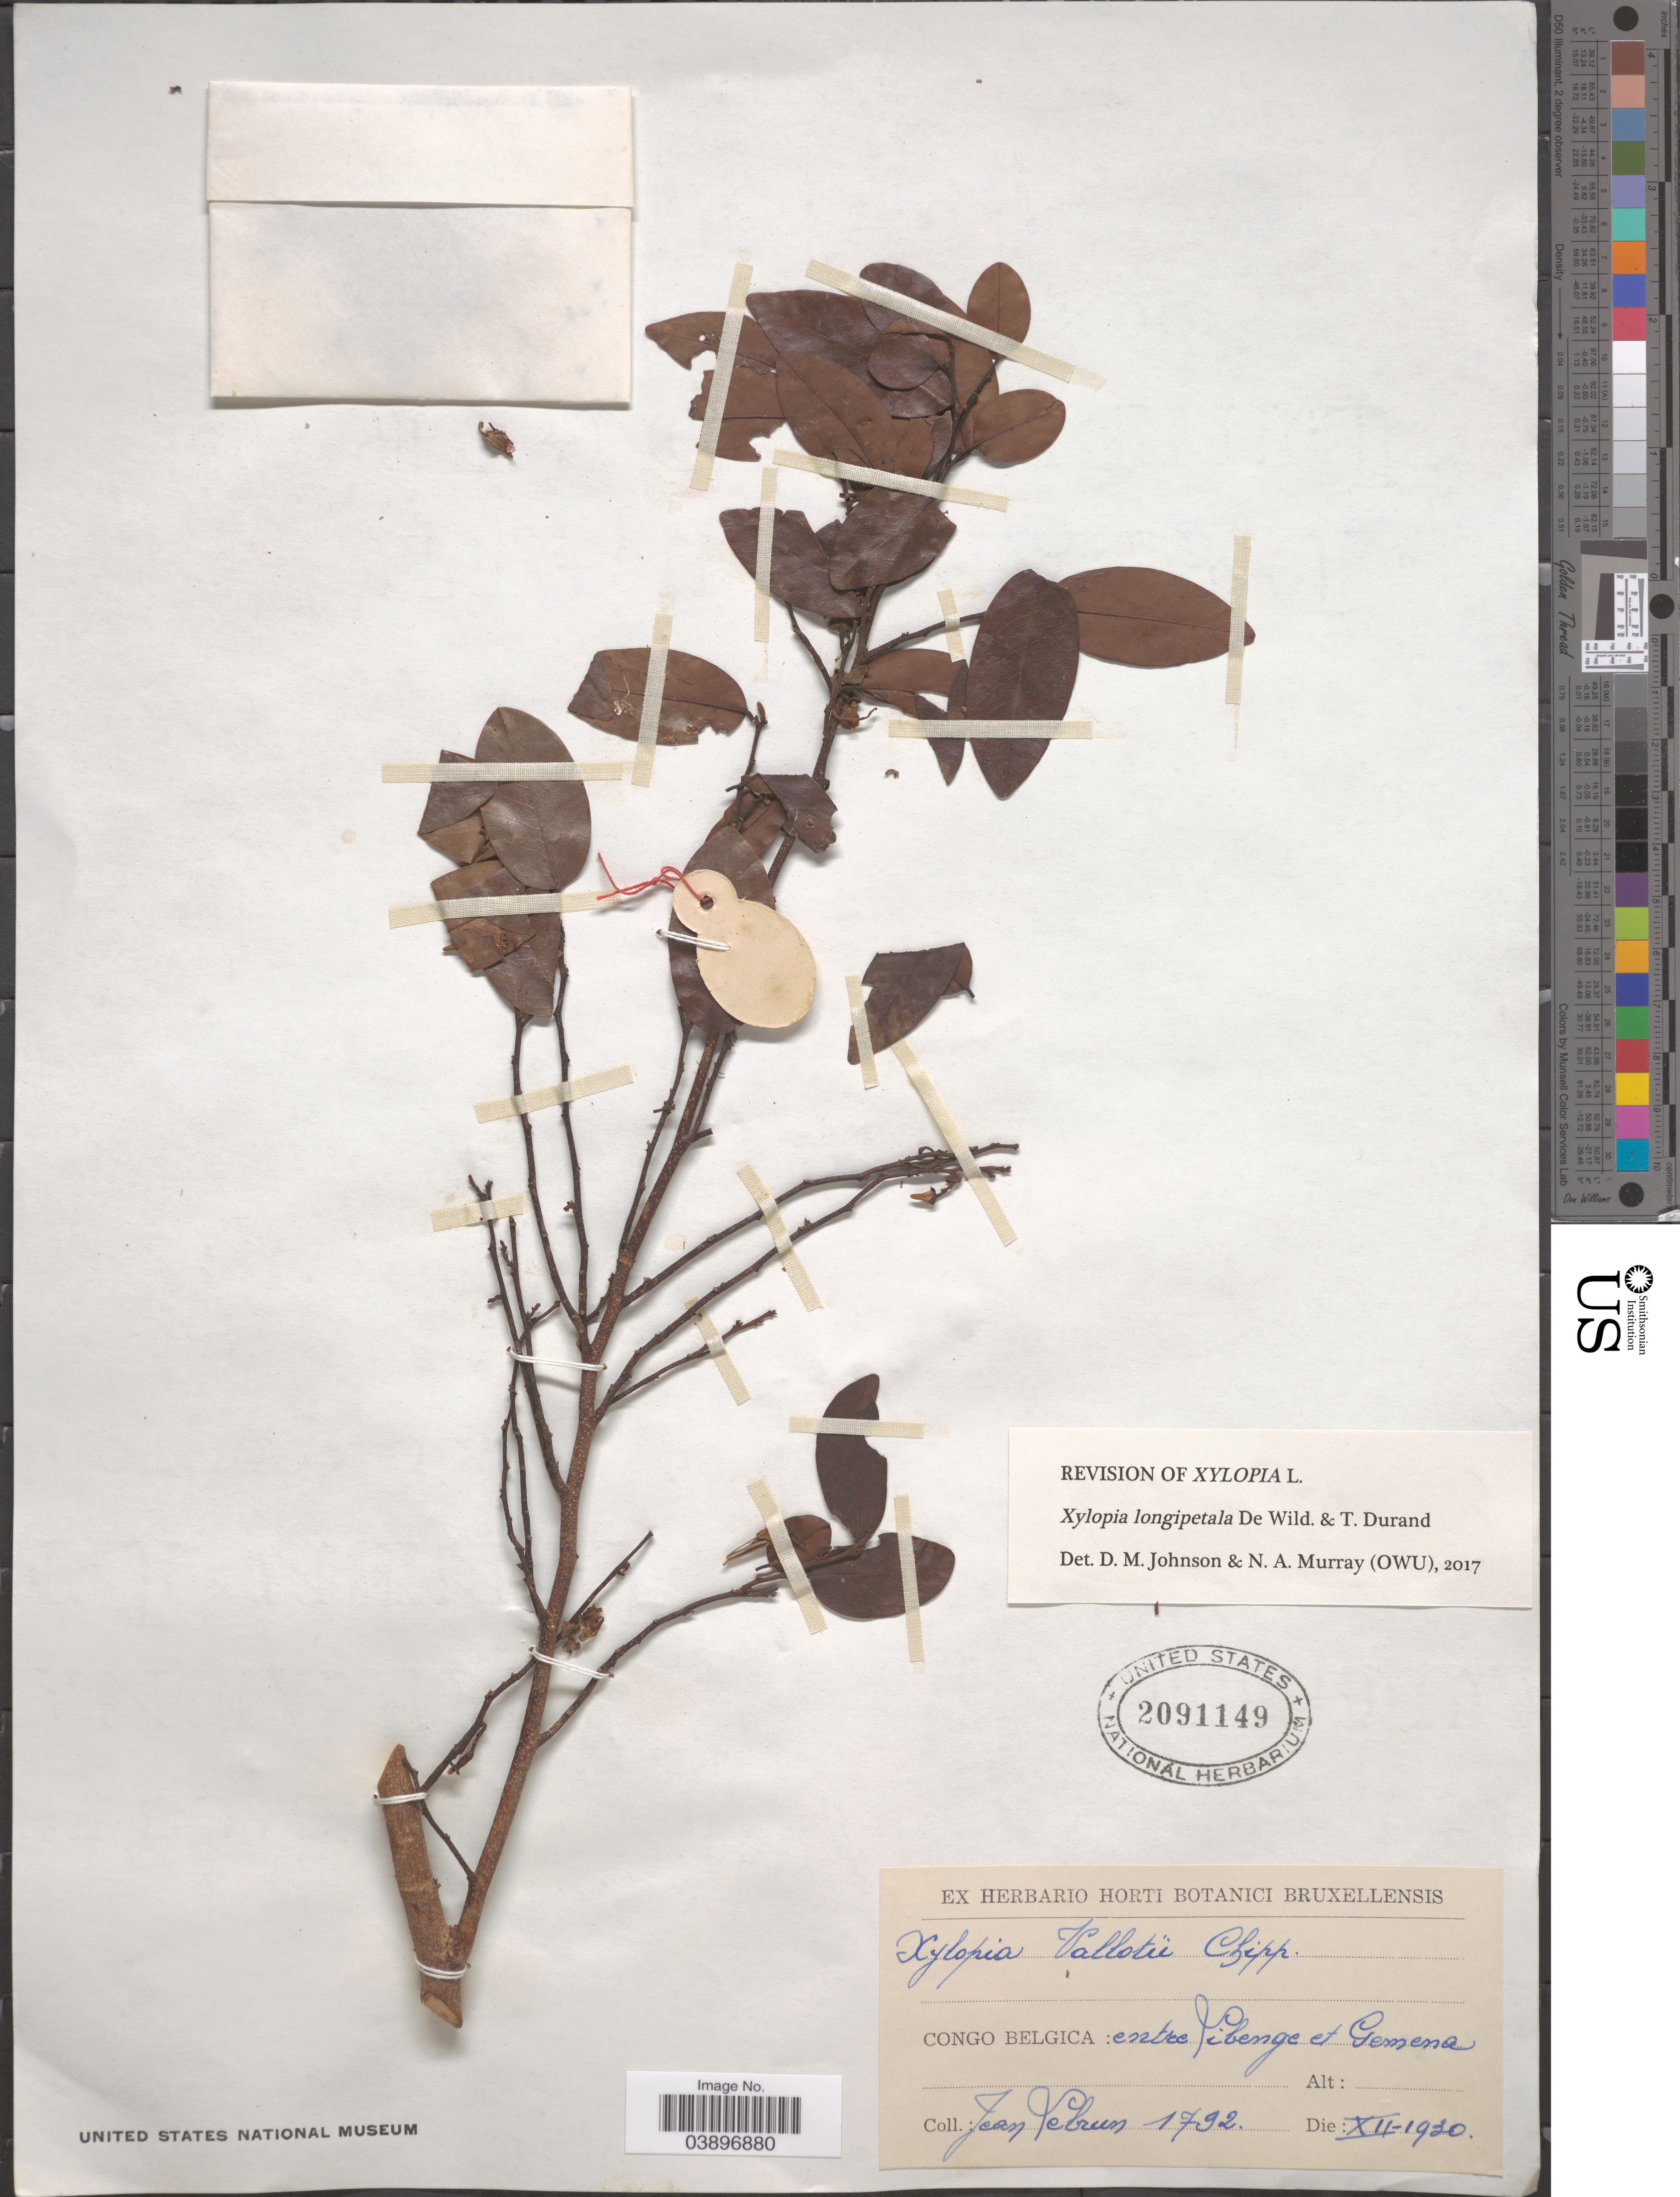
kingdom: Plantae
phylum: Tracheophyta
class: Magnoliopsida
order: Magnoliales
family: Annonaceae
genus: Xylopia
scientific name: Xylopia longipetala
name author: De Wild. & Durand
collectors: J. A. Lebrun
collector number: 1792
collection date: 1930-12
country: Congo, Democratic Republic of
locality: Congo Belgica: entre Libenge et Gemena.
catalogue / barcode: US 2091149